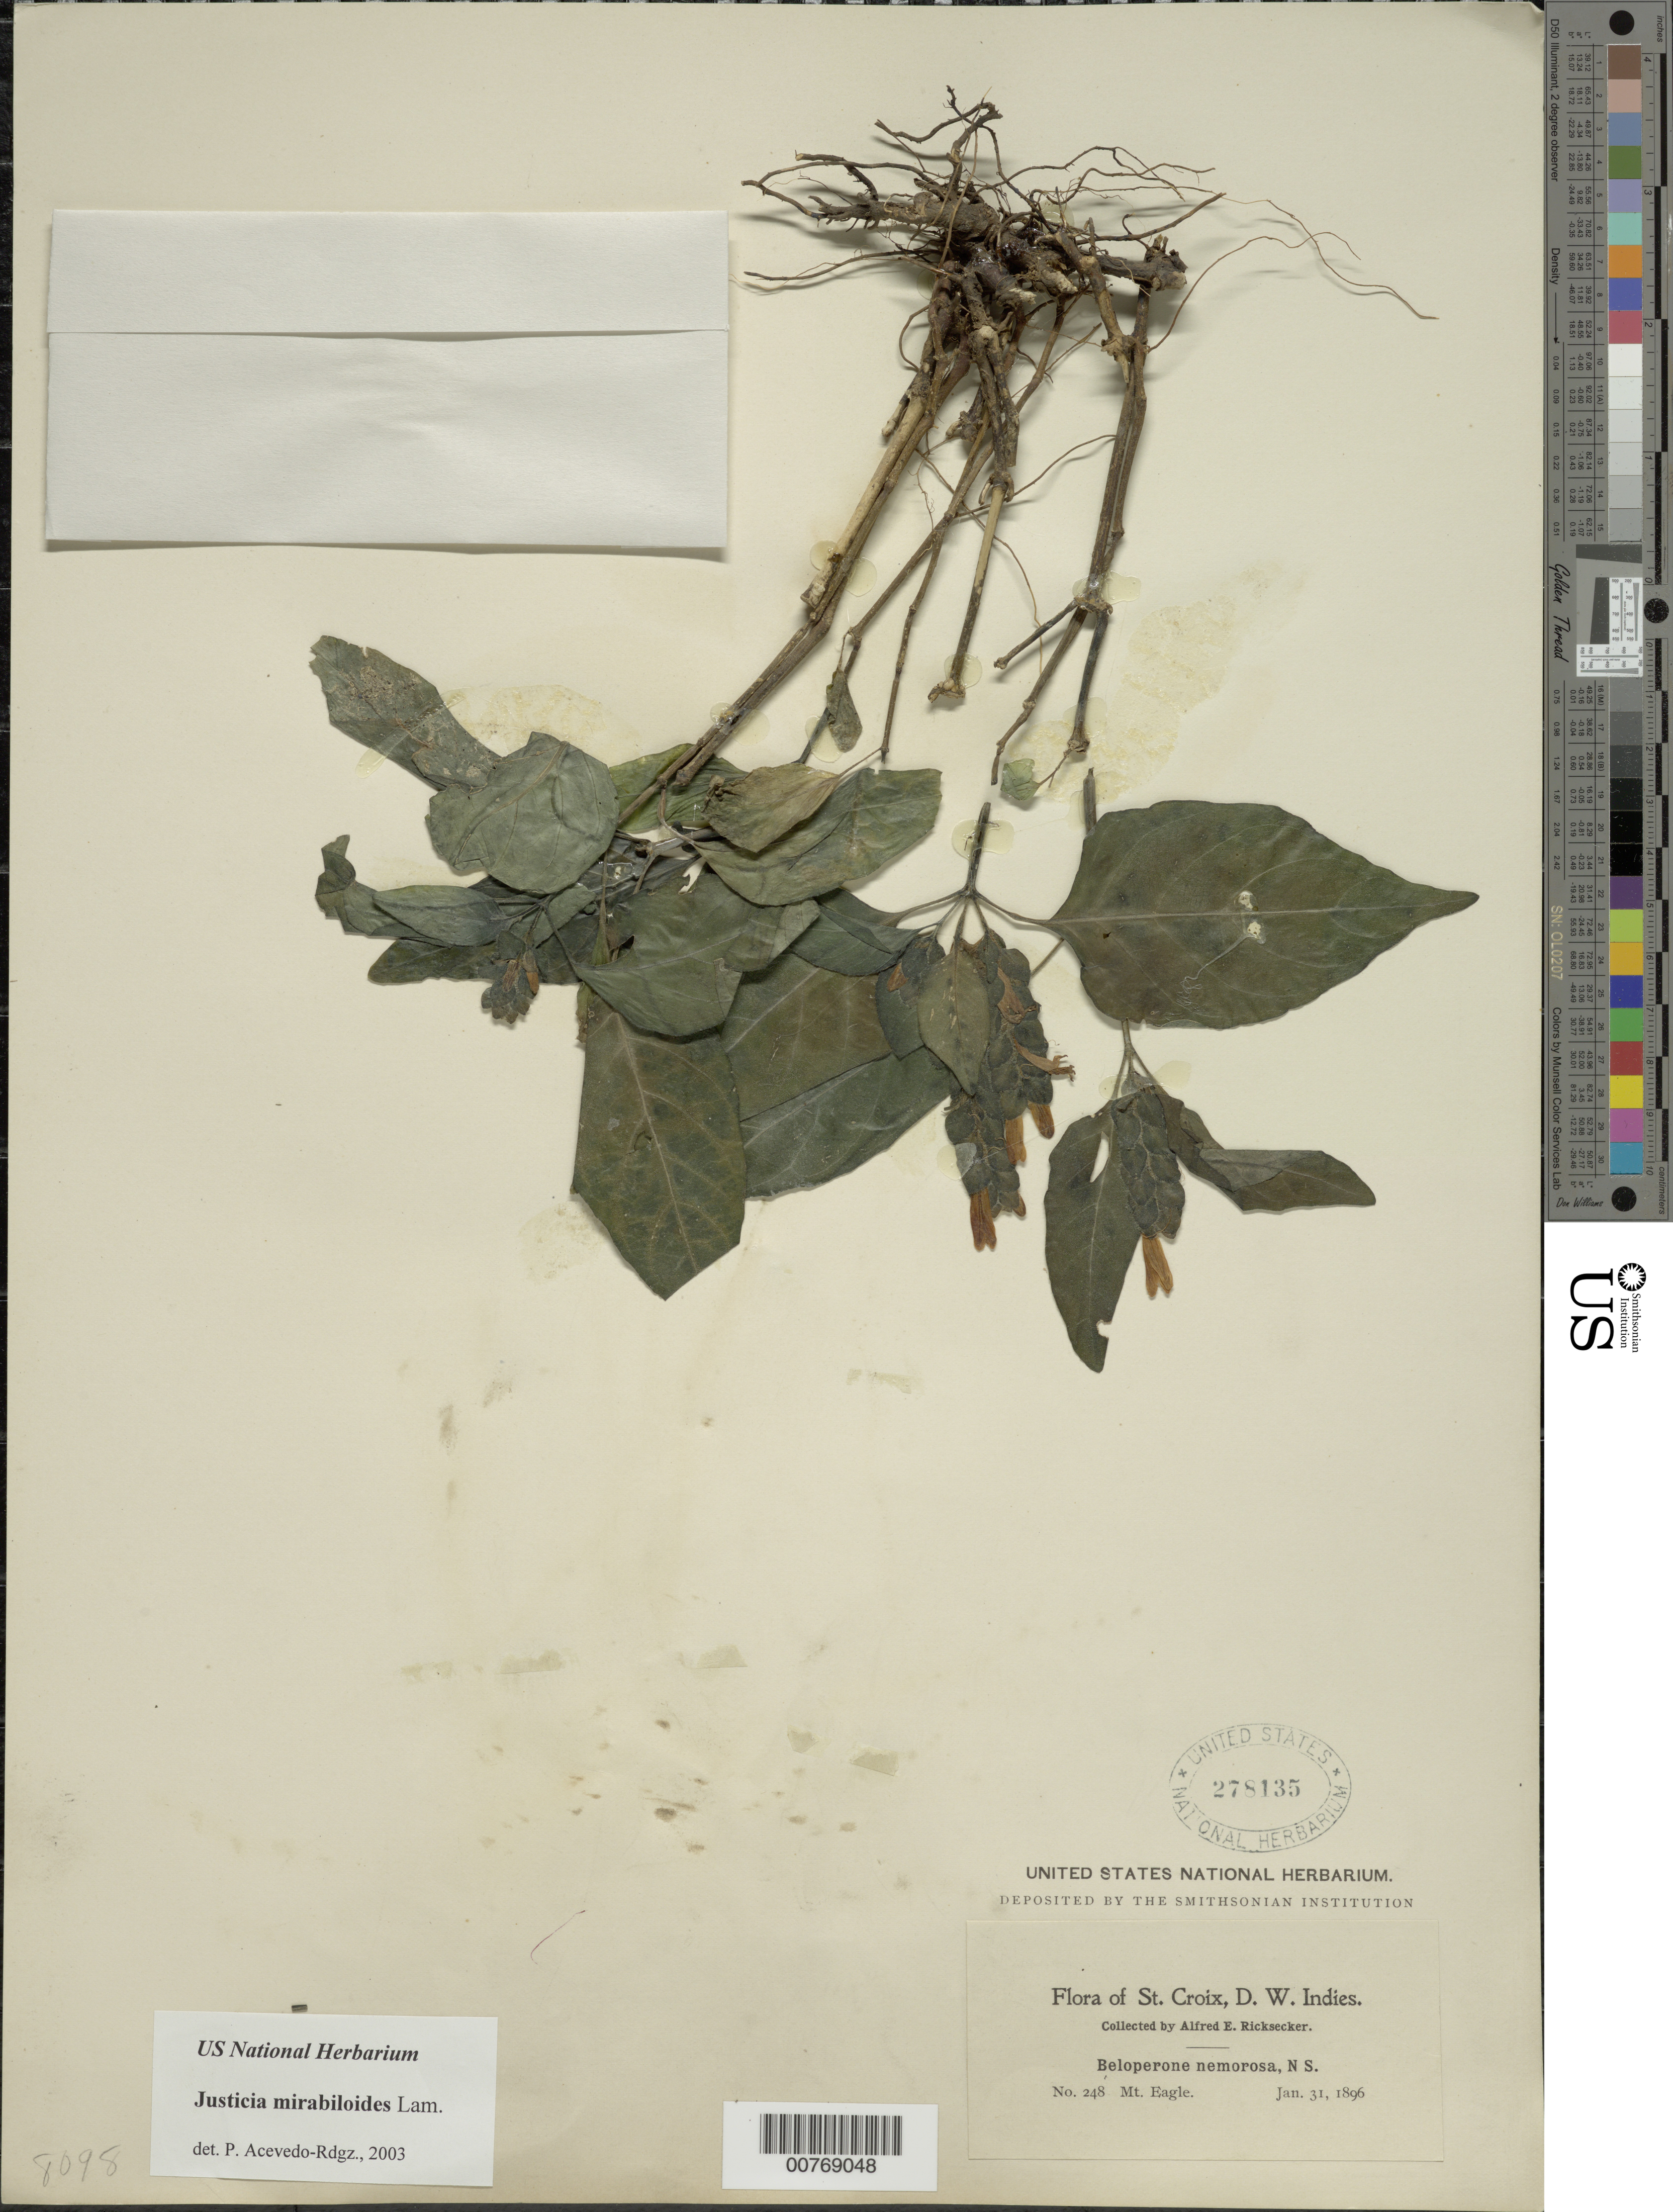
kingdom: Plantae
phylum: Tracheophyta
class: Magnoliopsida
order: Lamiales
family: Acanthaceae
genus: Justicia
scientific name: Justicia mirabiloides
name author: Lam.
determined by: Acevedo-Rodríguez, P., (BOT), Smithsonian Institution - National Museum of Natural History (UNITED STATES)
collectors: A. E. Ricksecker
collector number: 248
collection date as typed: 31 Jan 1896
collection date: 1896-01-31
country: U.S. Virgin Islands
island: St. Croix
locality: Mount Eagle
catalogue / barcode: US 278135